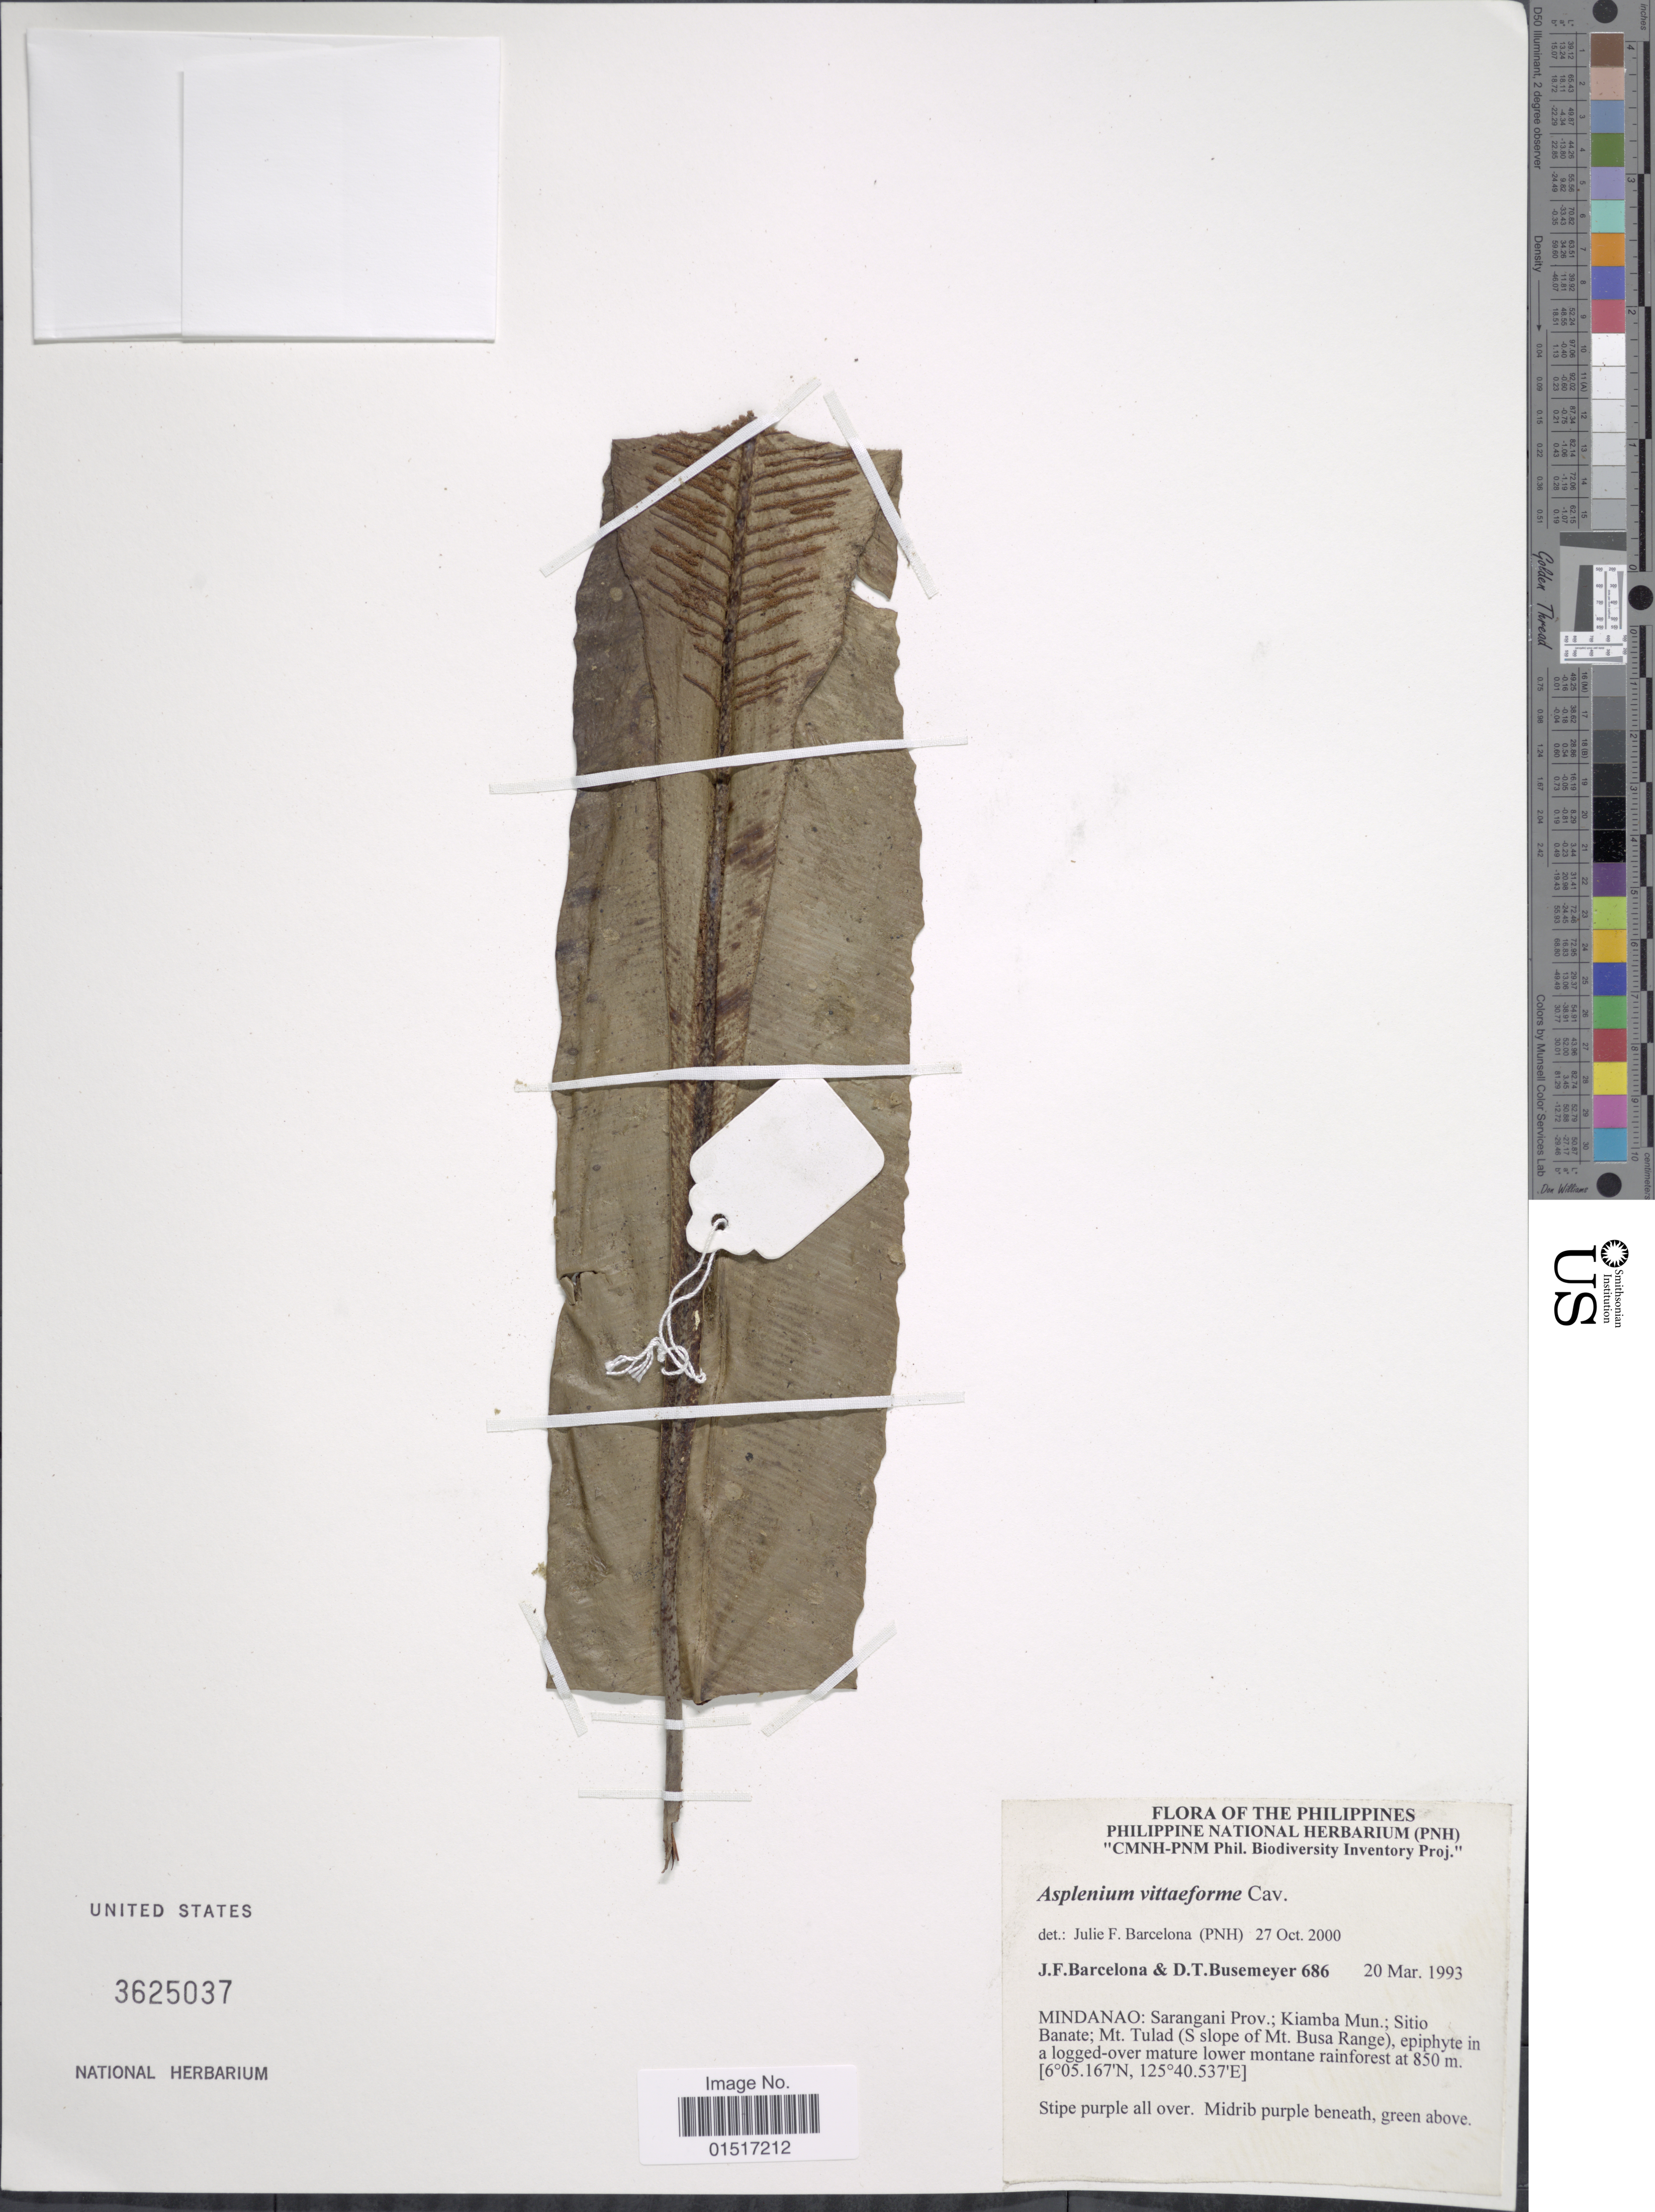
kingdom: Plantae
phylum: Tracheophyta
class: Polypodiopsida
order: Polypodiales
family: Aspleniaceae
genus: Asplenium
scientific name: Asplenium vittiforme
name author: Cav.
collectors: J. F. Barcelona & D. Busemeyer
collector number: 686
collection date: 1993-03-20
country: Philippines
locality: Mindanao: Sarangani Prov.; Kiamba Mun.; Stio Banate; Mt. Tulad (S slope of Mt. Busa Range)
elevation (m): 850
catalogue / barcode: US 3625037